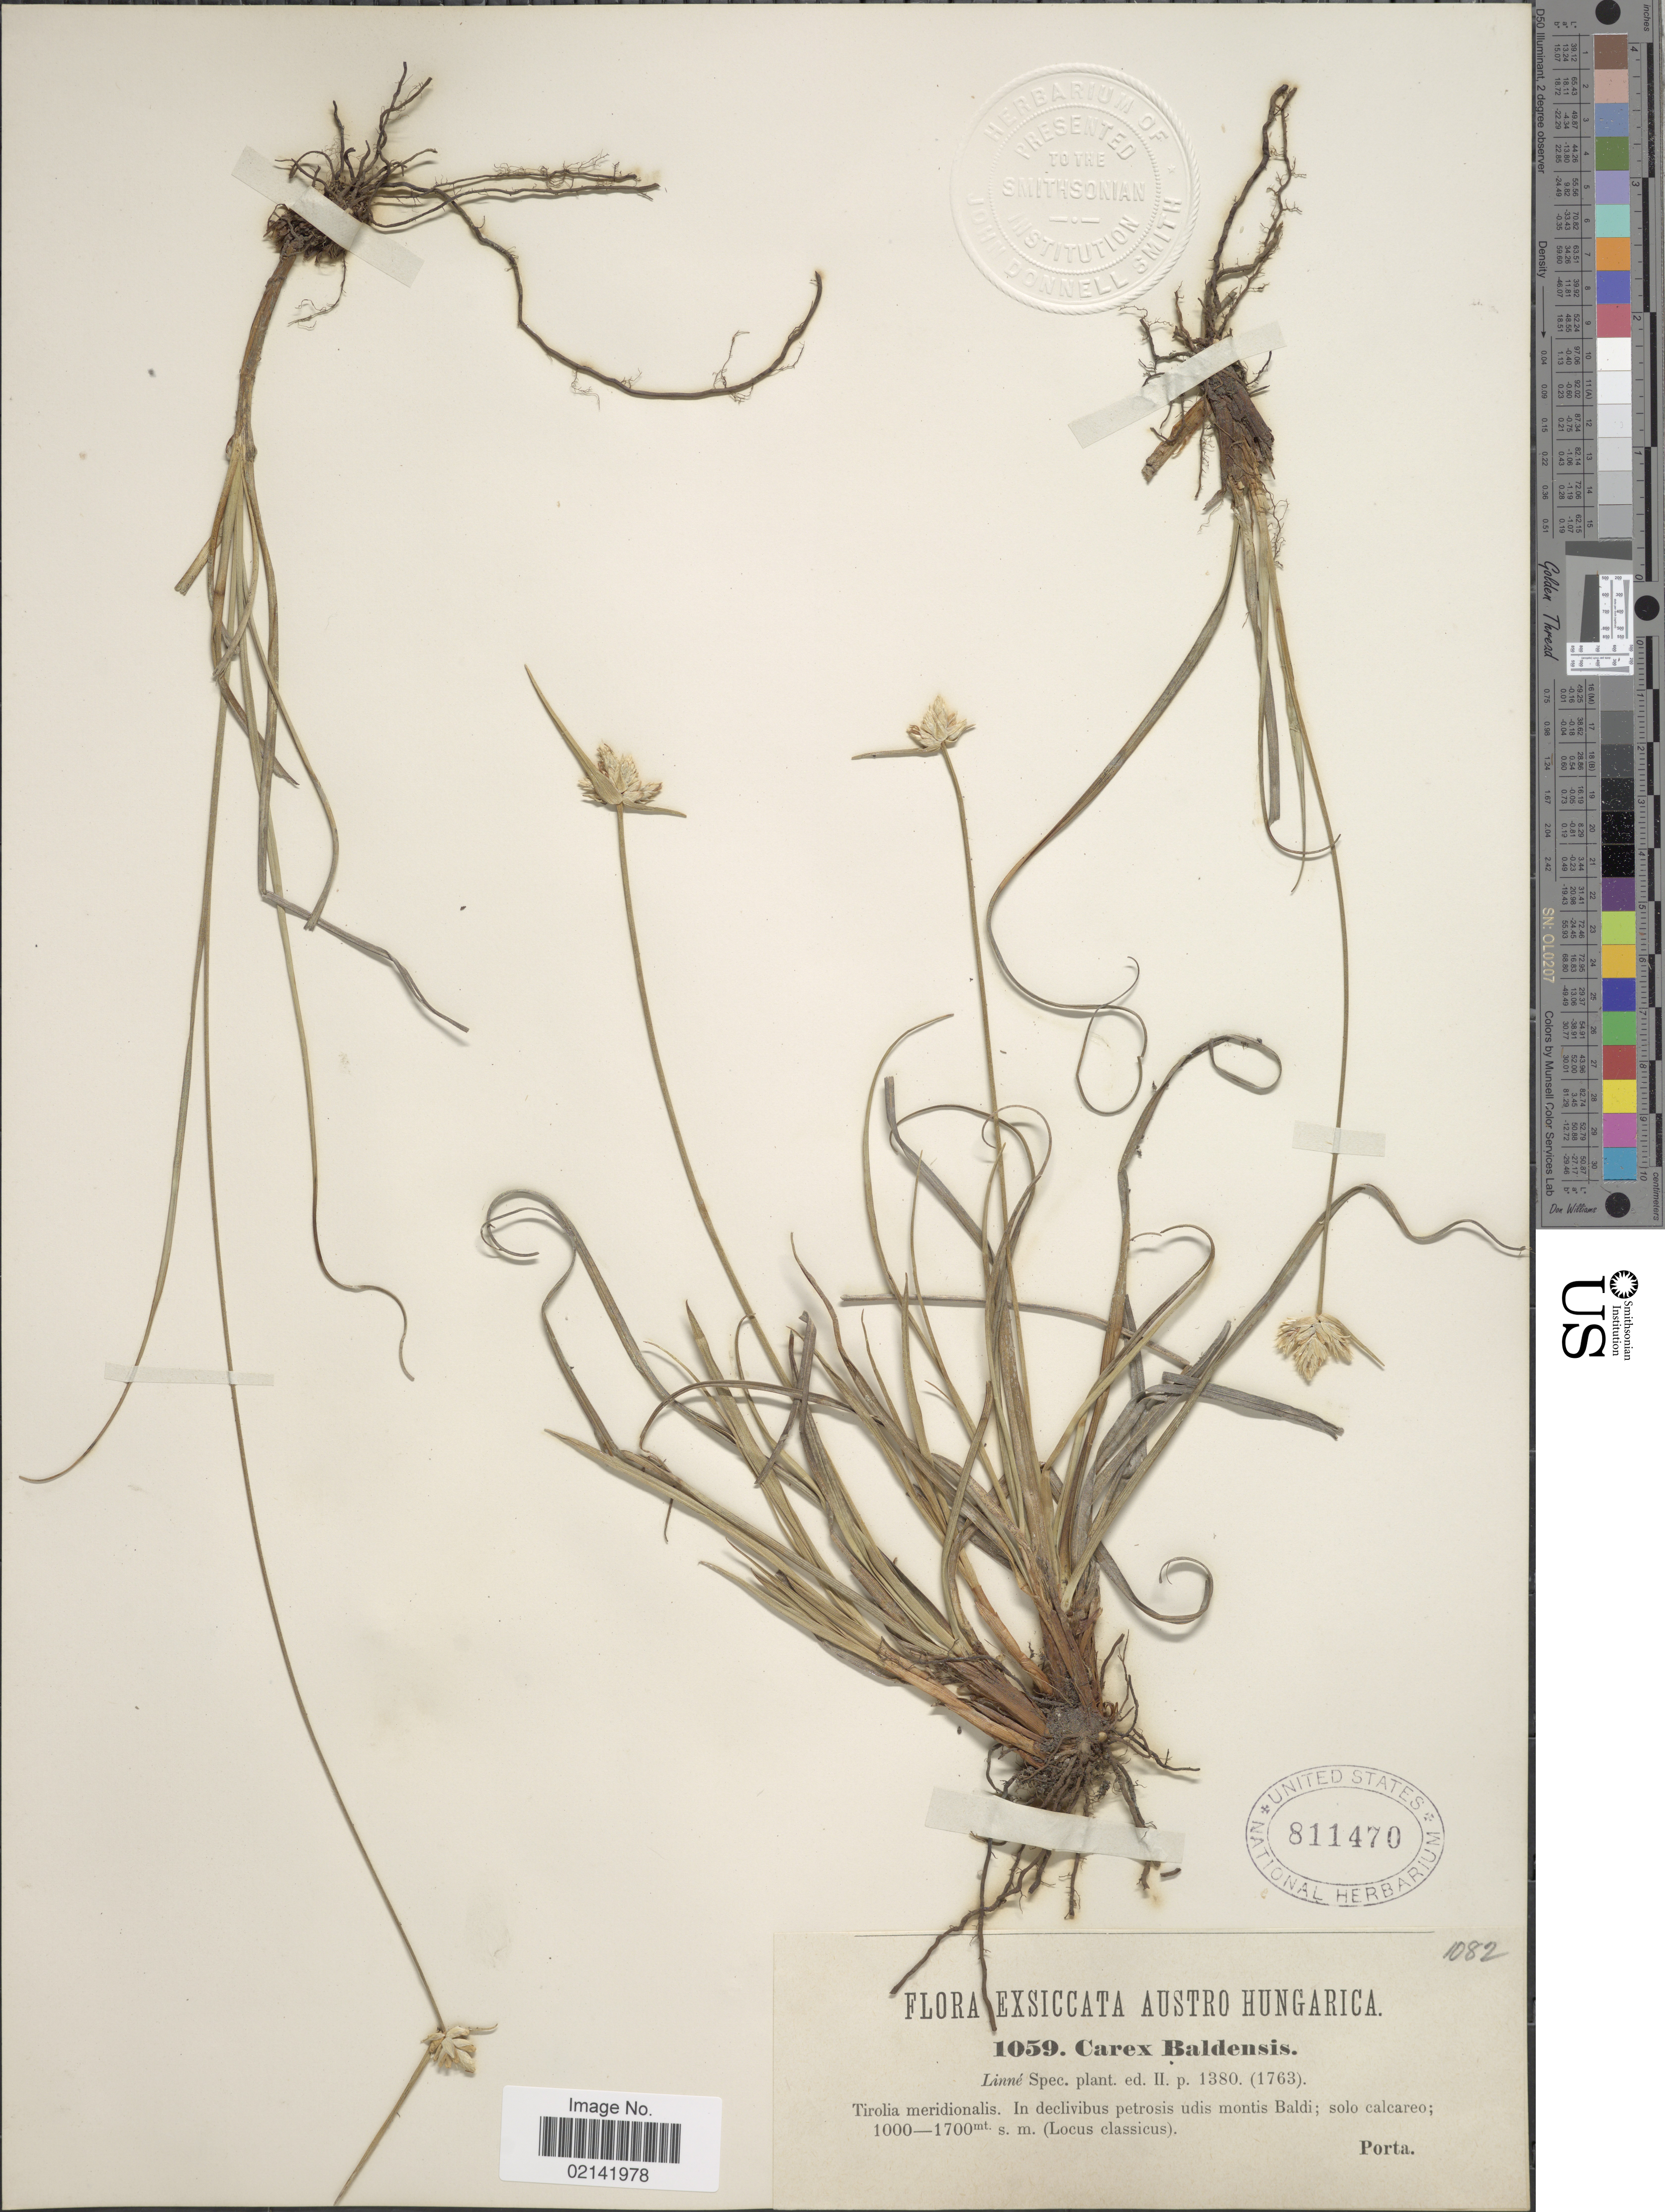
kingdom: Plantae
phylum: Tracheophyta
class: Liliopsida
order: Poales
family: Cyperaceae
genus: Carex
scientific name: Carex baldensis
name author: L.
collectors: -- Porta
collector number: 1059/1082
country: Austria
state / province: Tirol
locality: Austro Hungarica. Tirolia meridionalis. In declivibus petrosis udis montis Baldi; solo calcareo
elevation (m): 1000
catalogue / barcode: US 811470